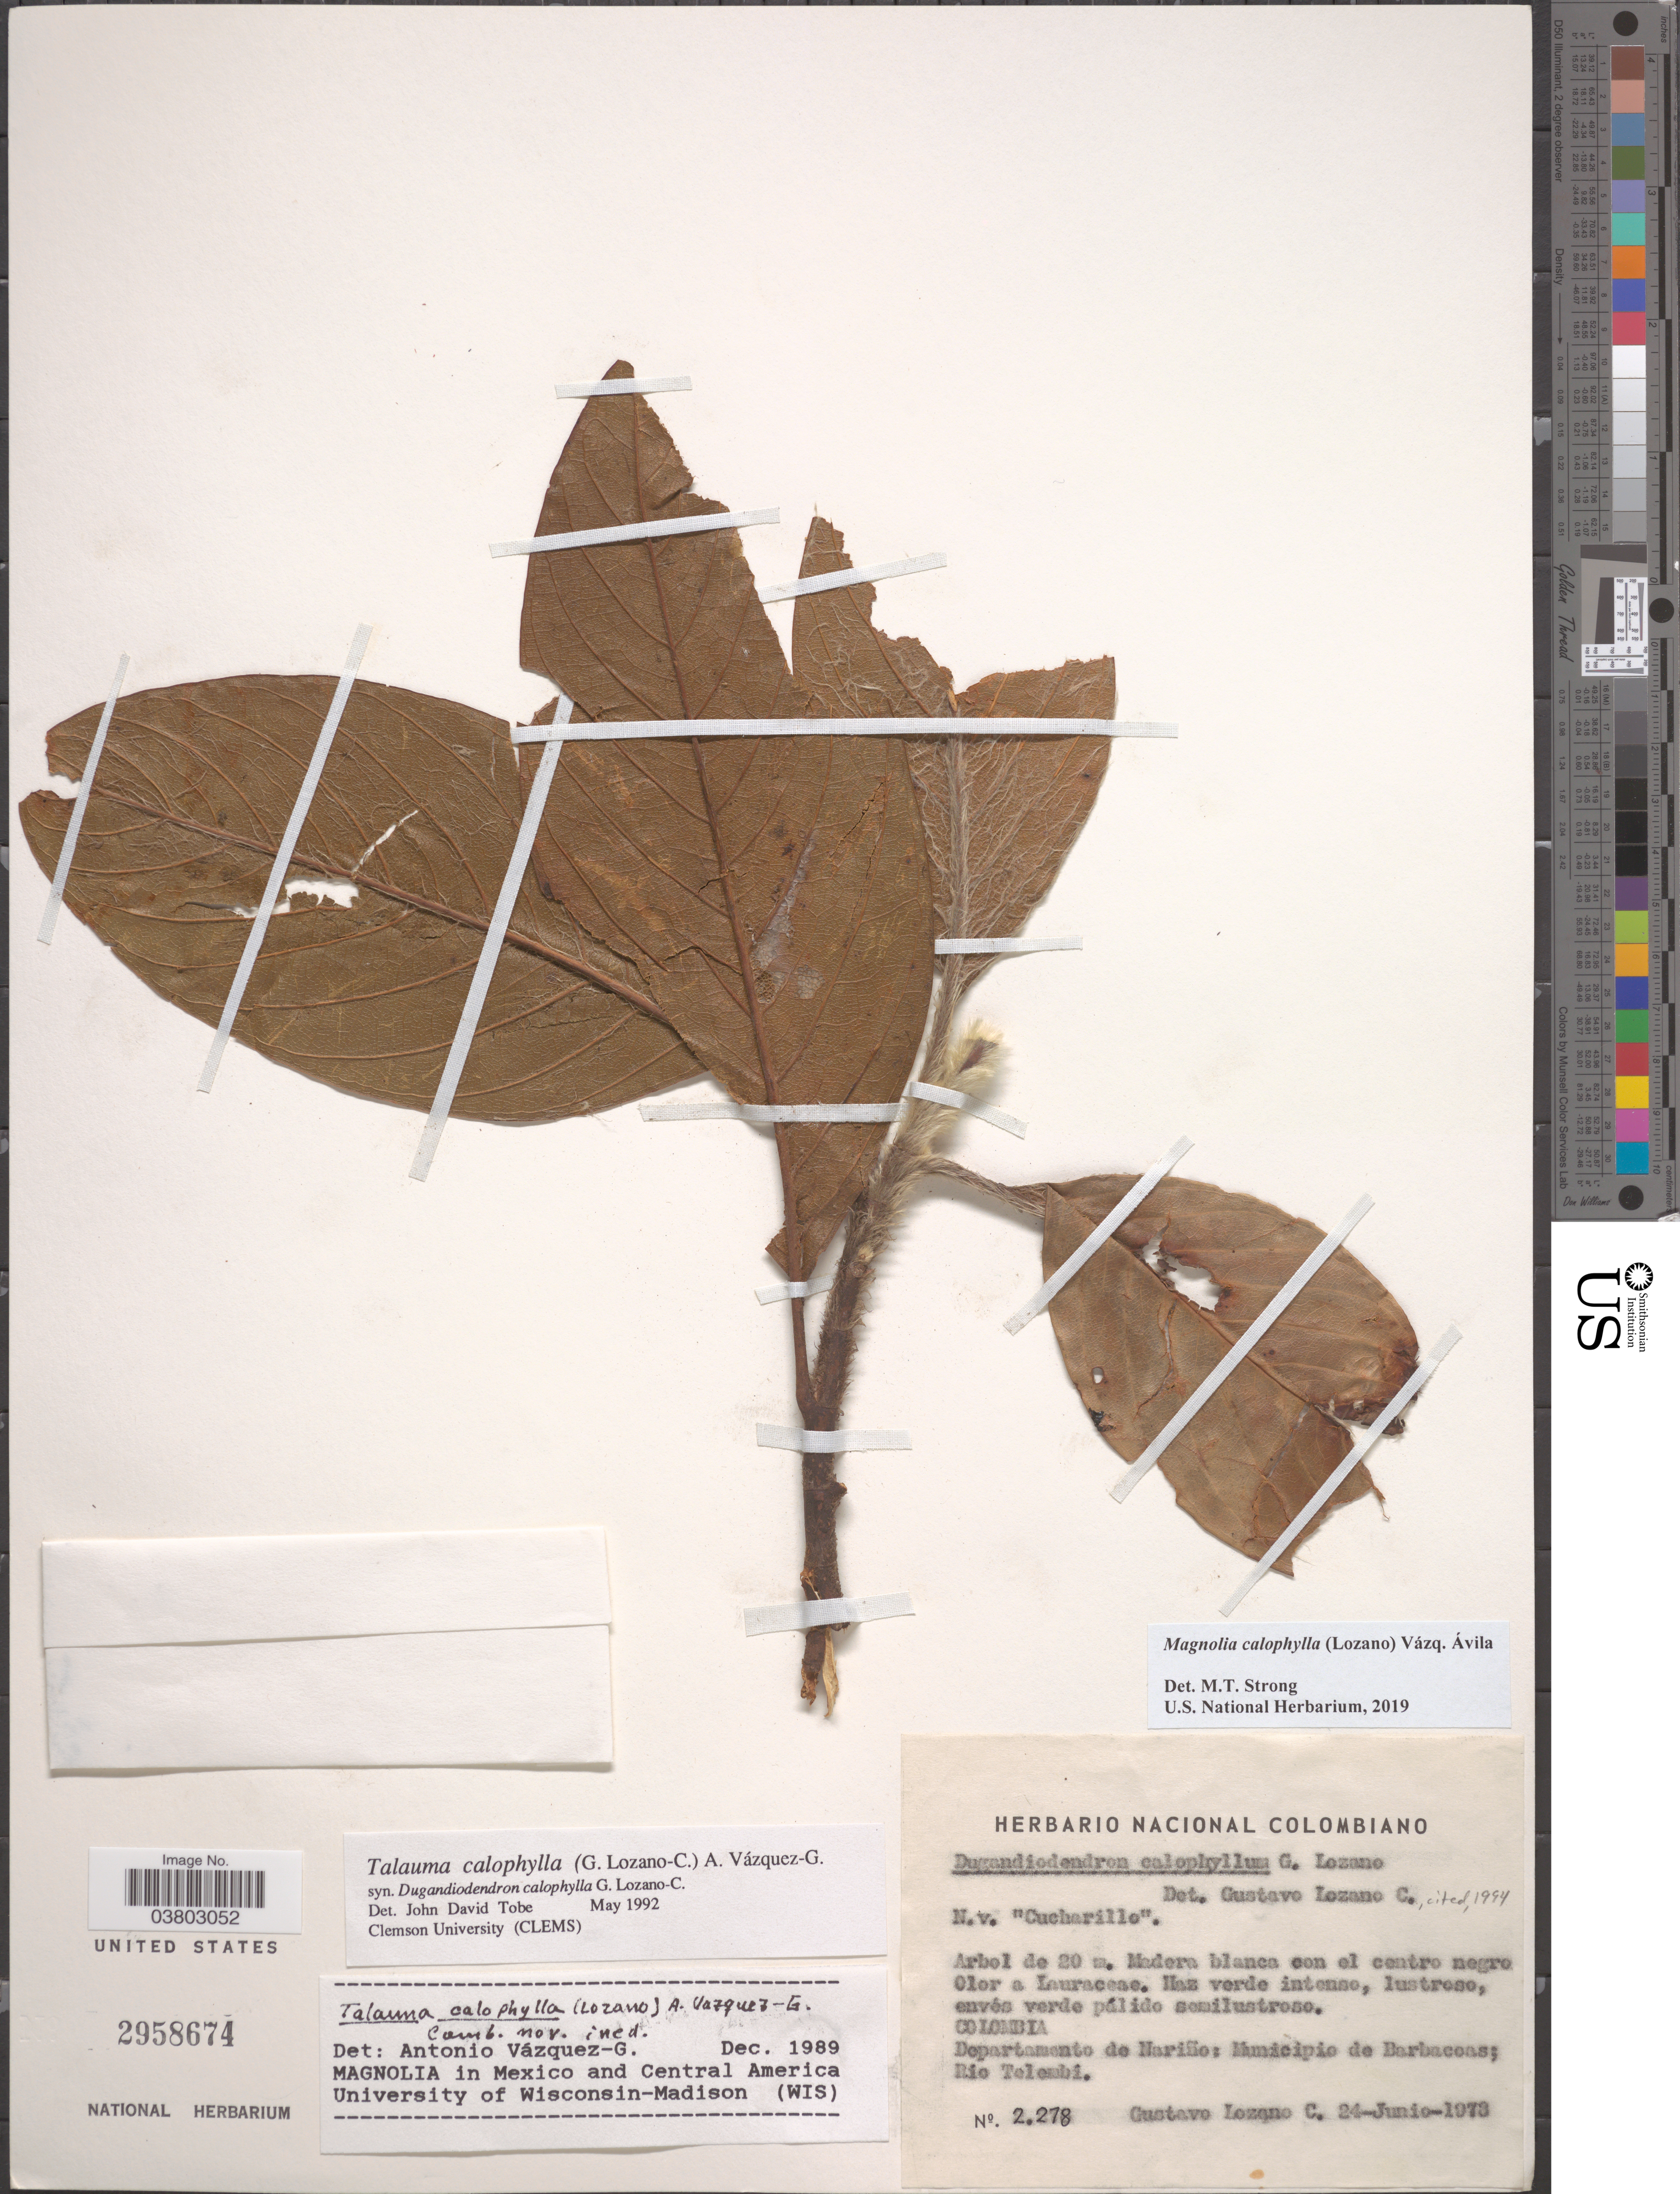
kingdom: Plantae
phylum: Tracheophyta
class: Magnoliopsida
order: Magnoliales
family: Magnoliaceae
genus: Magnolia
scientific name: Magnolia calophylla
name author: (Lozano) Govaerts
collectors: G. Lozano-Contreras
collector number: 2278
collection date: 1973-06-24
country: Colombia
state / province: Nariño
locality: Departamento de Nariño: Municipio de Barbaconas; Rio Telembi.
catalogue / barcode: US 2958674